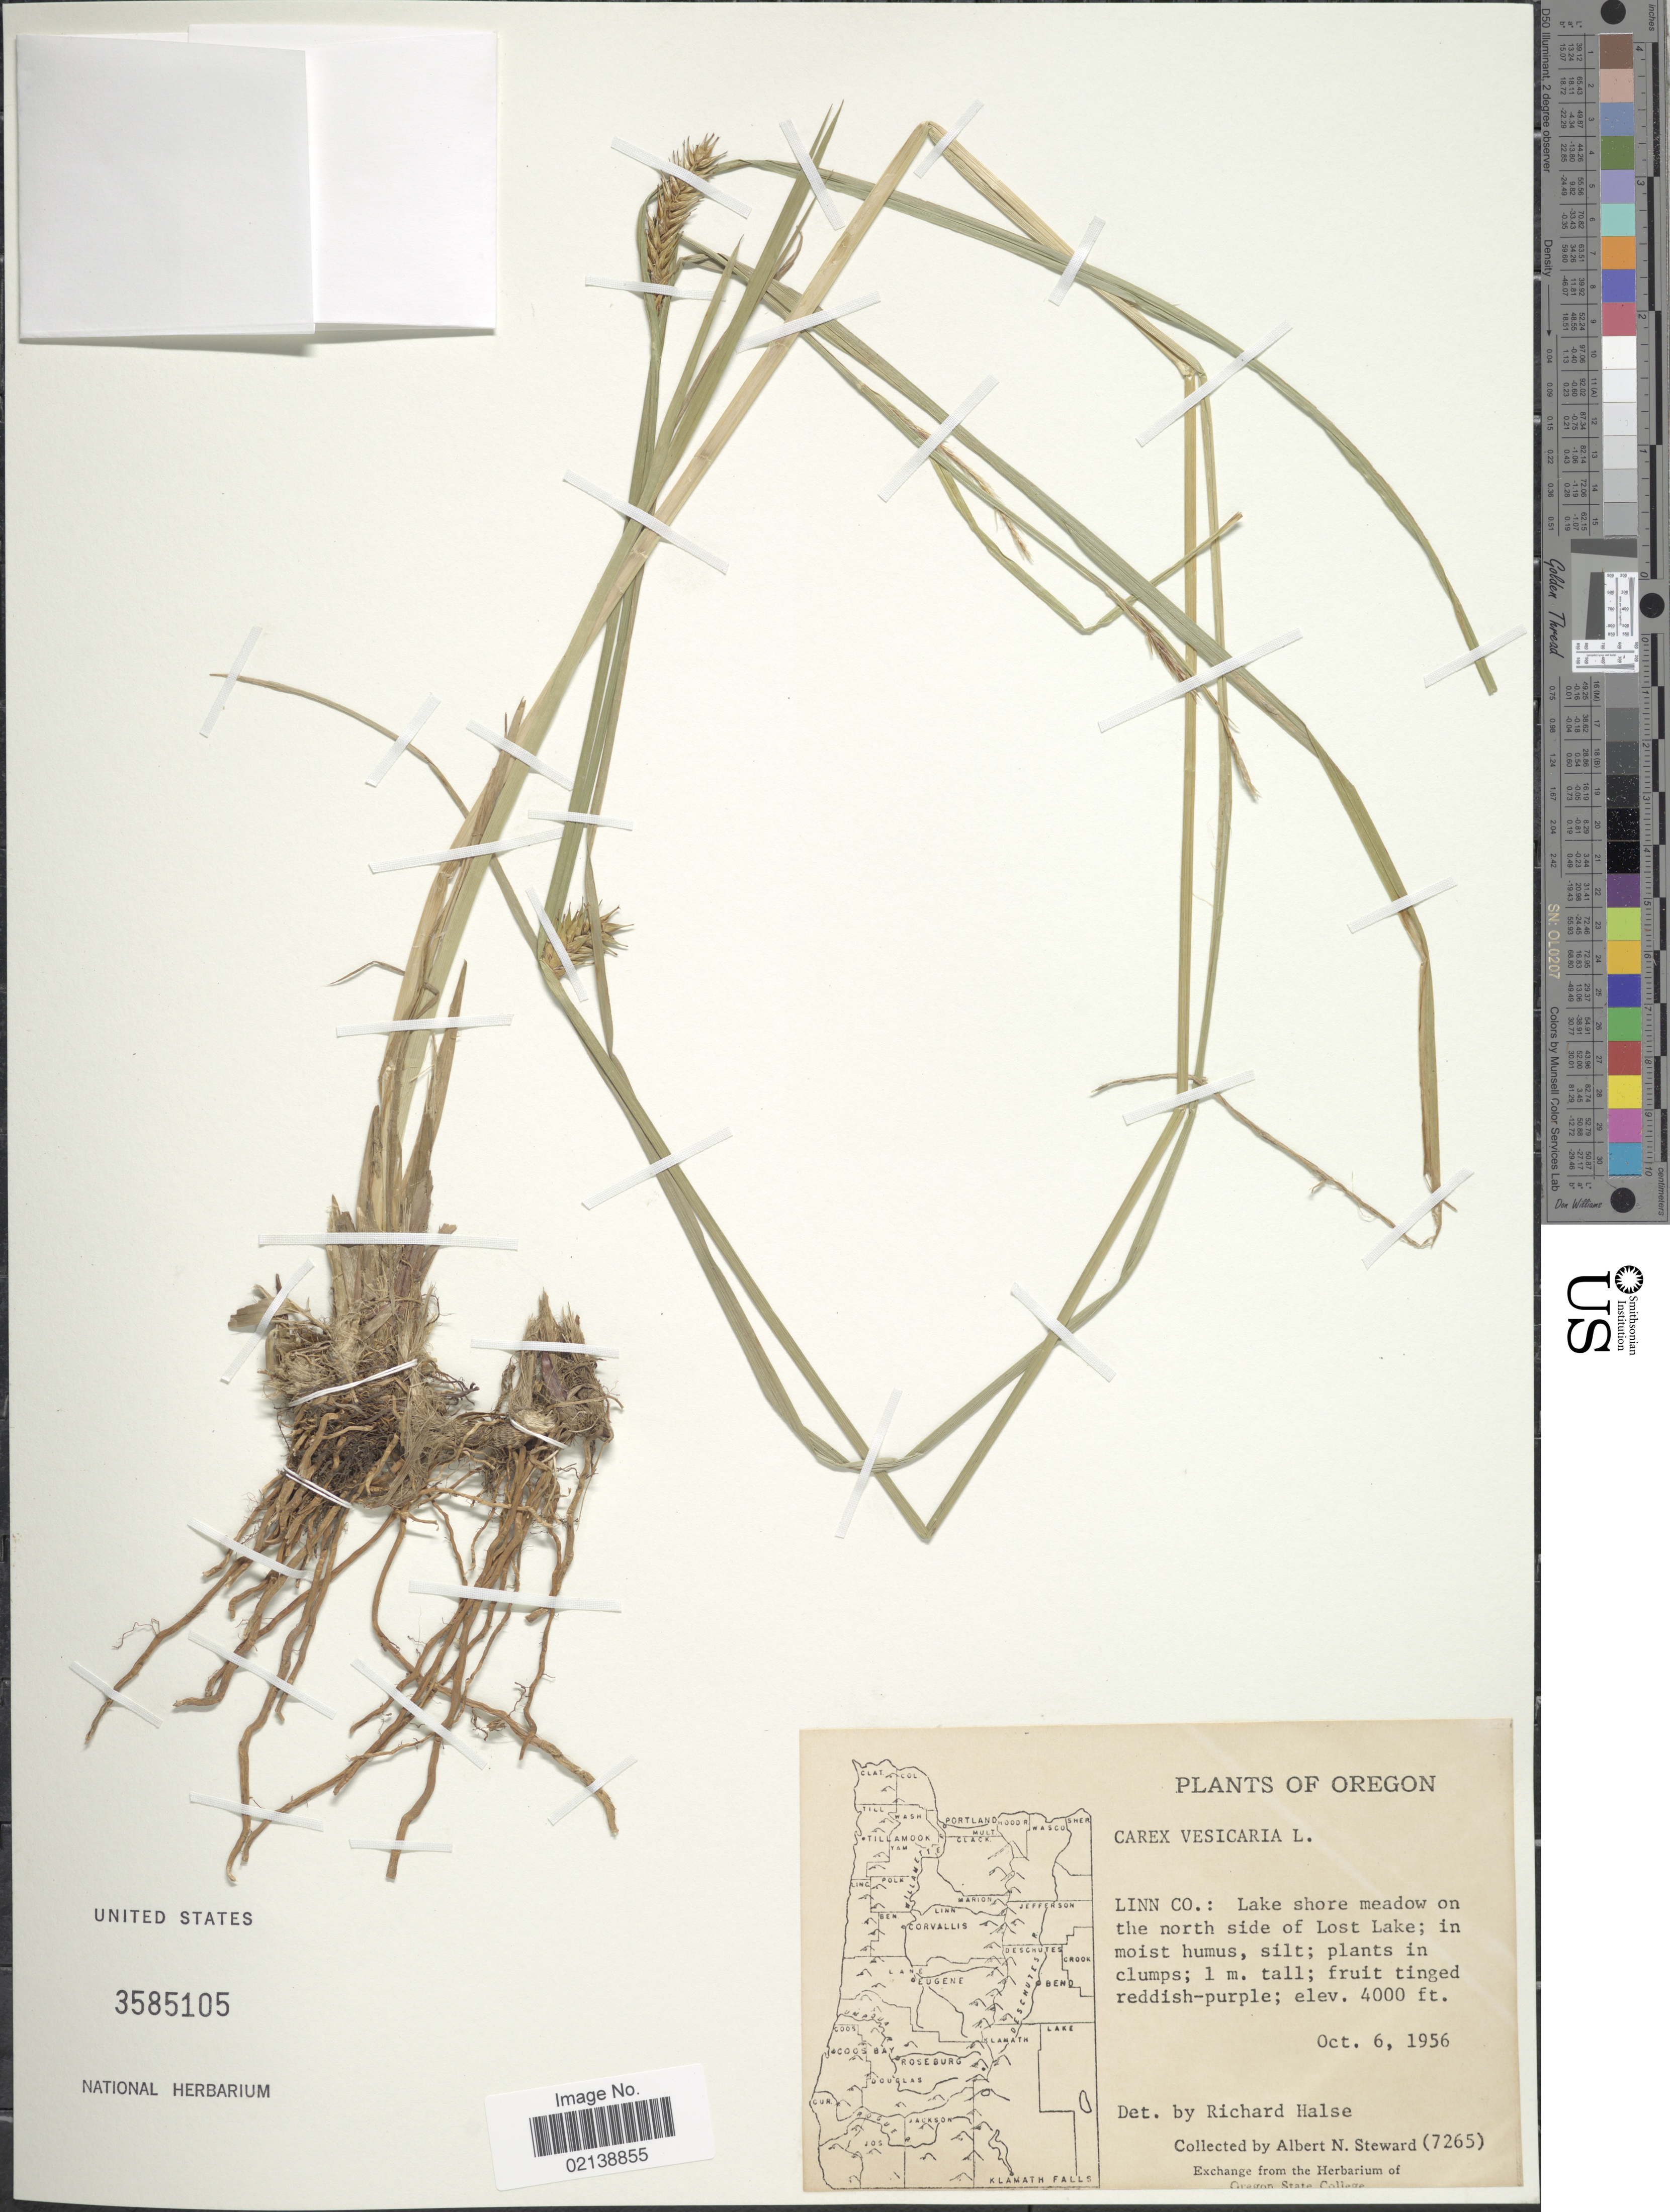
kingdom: Plantae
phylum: Tracheophyta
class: Liliopsida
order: Poales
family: Cyperaceae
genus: Carex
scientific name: Carex vesicaria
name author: L.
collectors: A. N. Steward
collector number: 7265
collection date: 1956-10-06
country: United States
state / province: Oregon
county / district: Linn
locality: Linn Co.: Lake shore meadow on the north side of Lost Lake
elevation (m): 1219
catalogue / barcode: US 3585105